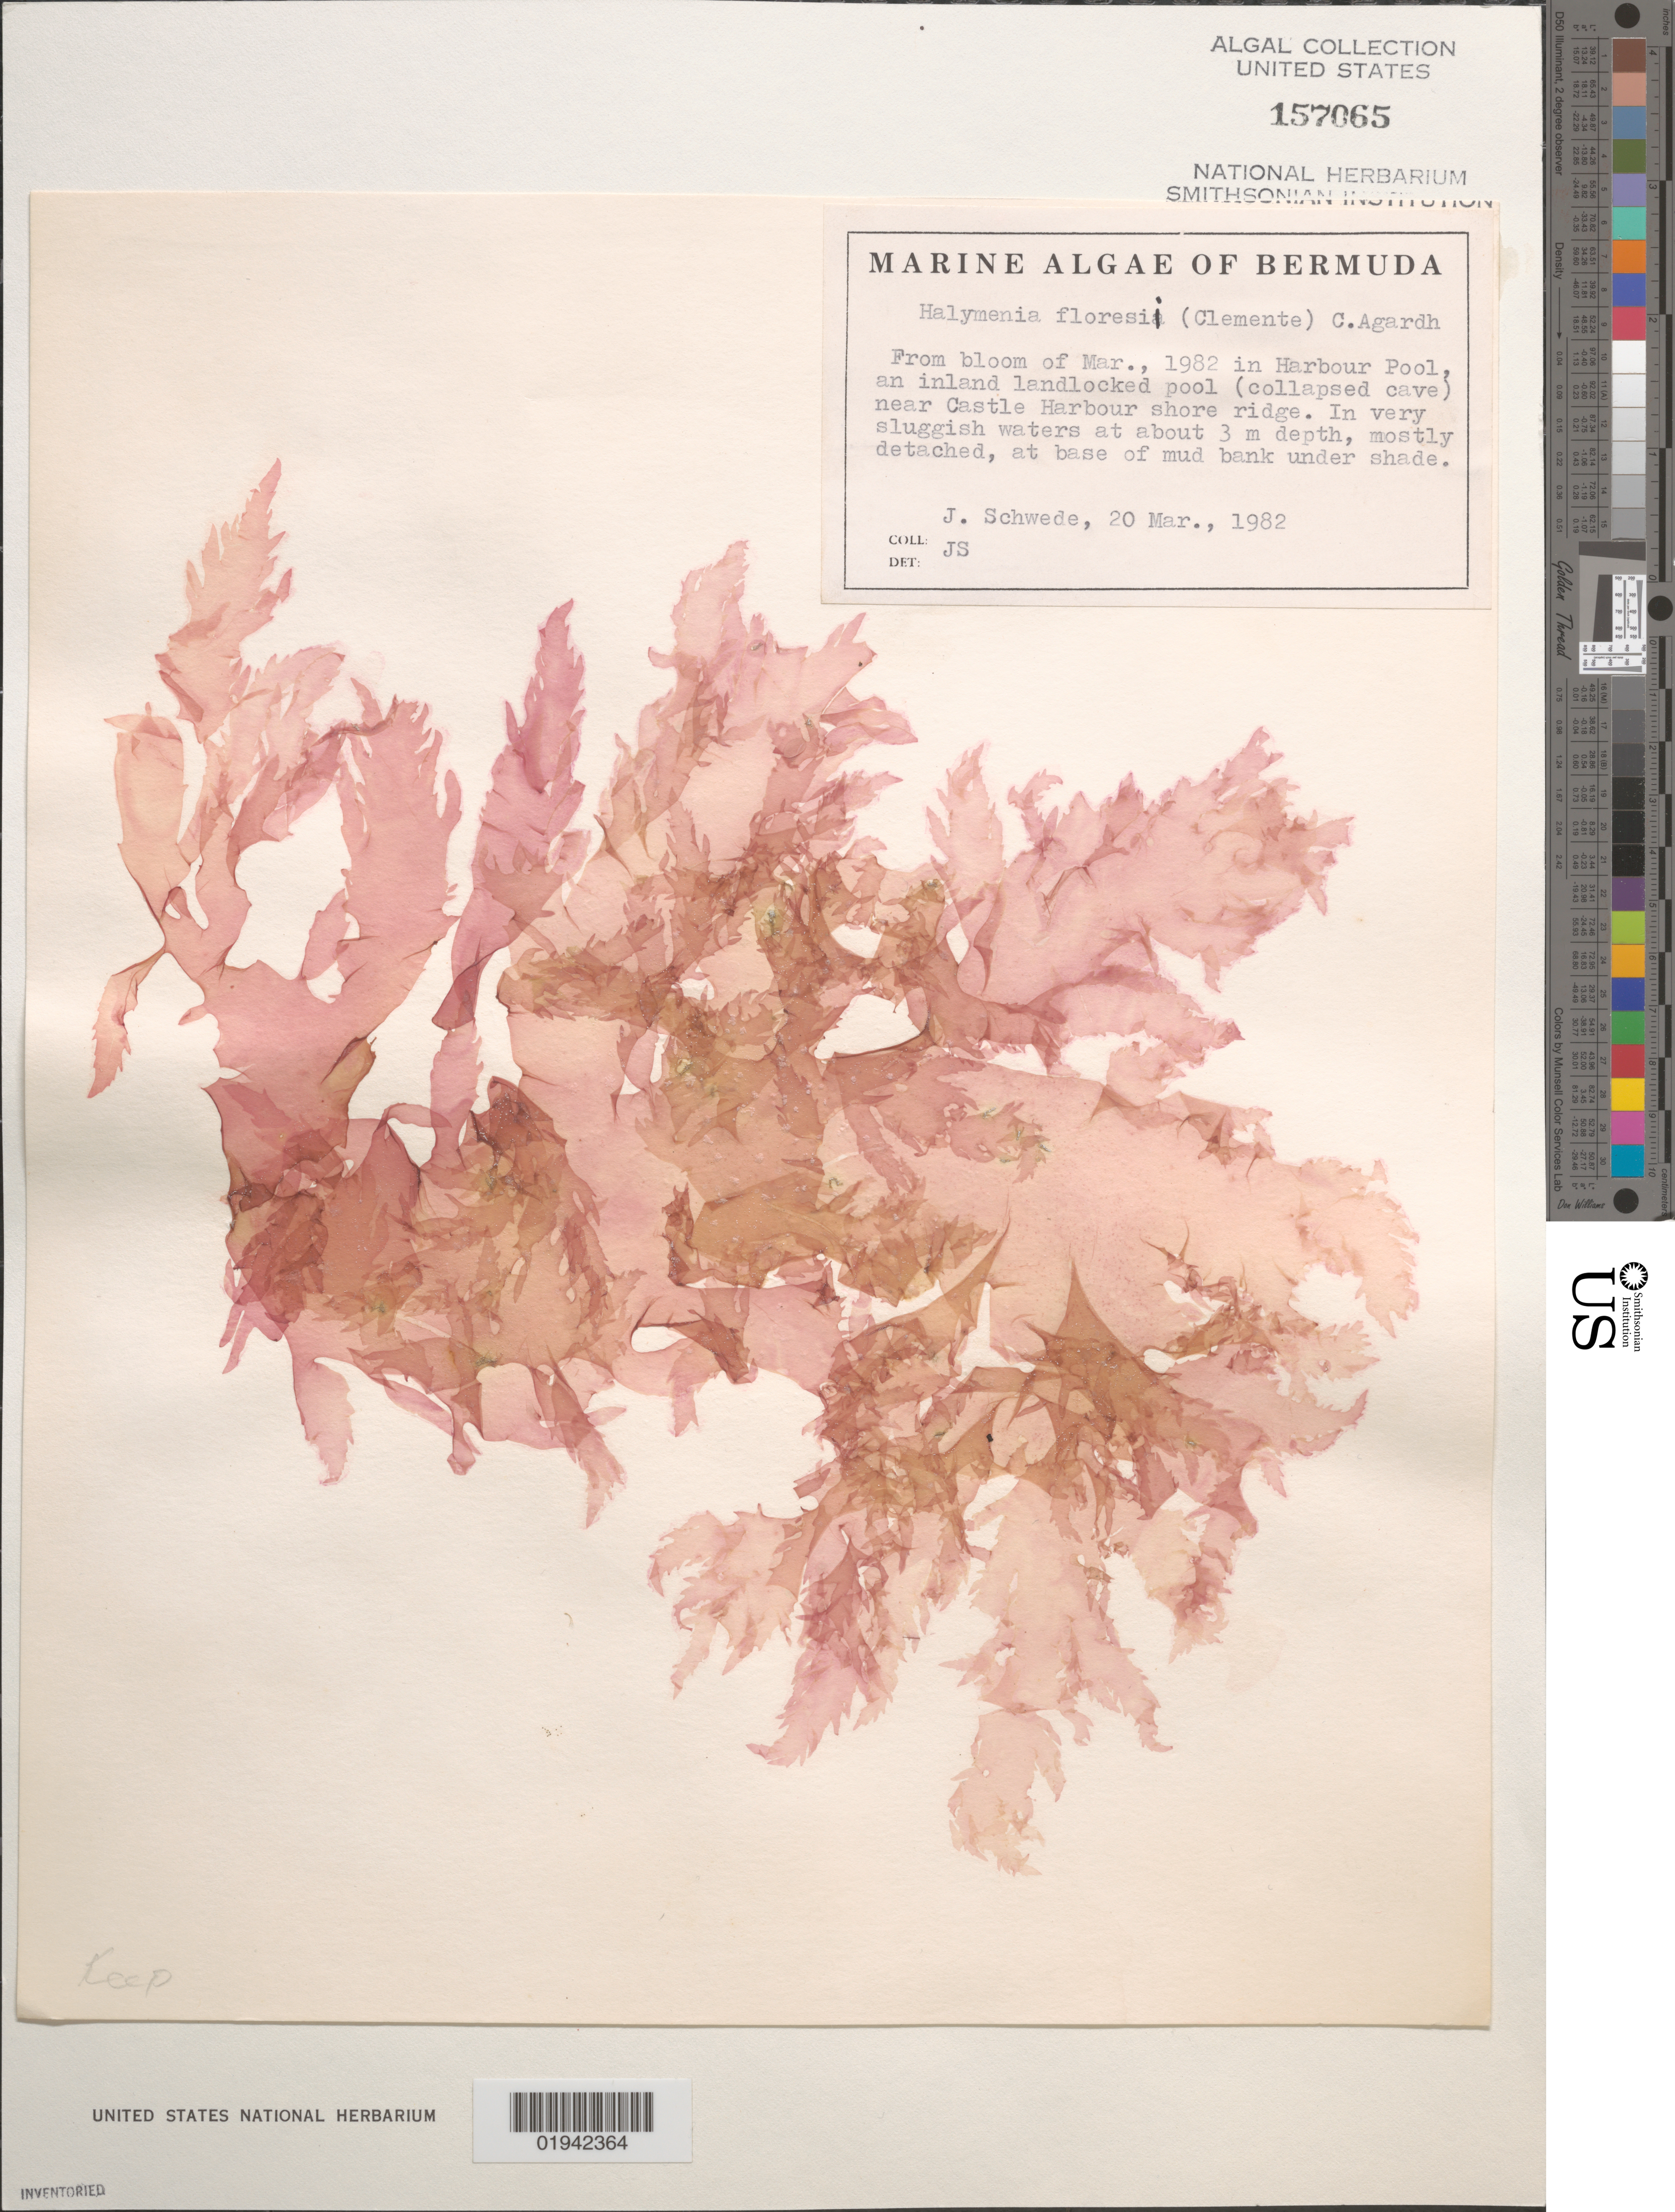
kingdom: Plantae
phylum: Rhodophyta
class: Florideophyceae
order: Halymeniales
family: Halymeniaceae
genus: Halymenia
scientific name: Halymenia floresii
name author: (Clemente) C. Agardh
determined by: Schwede, J., (UNITED STATES)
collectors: J. Schwede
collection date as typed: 20 Mar 1982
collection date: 1982-03-20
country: Bermuda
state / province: Hamilton Parish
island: Bermuda Island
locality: Harbour Pool, inland landlocked pool, near Castle Harbour shore ridge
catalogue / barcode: US 157065